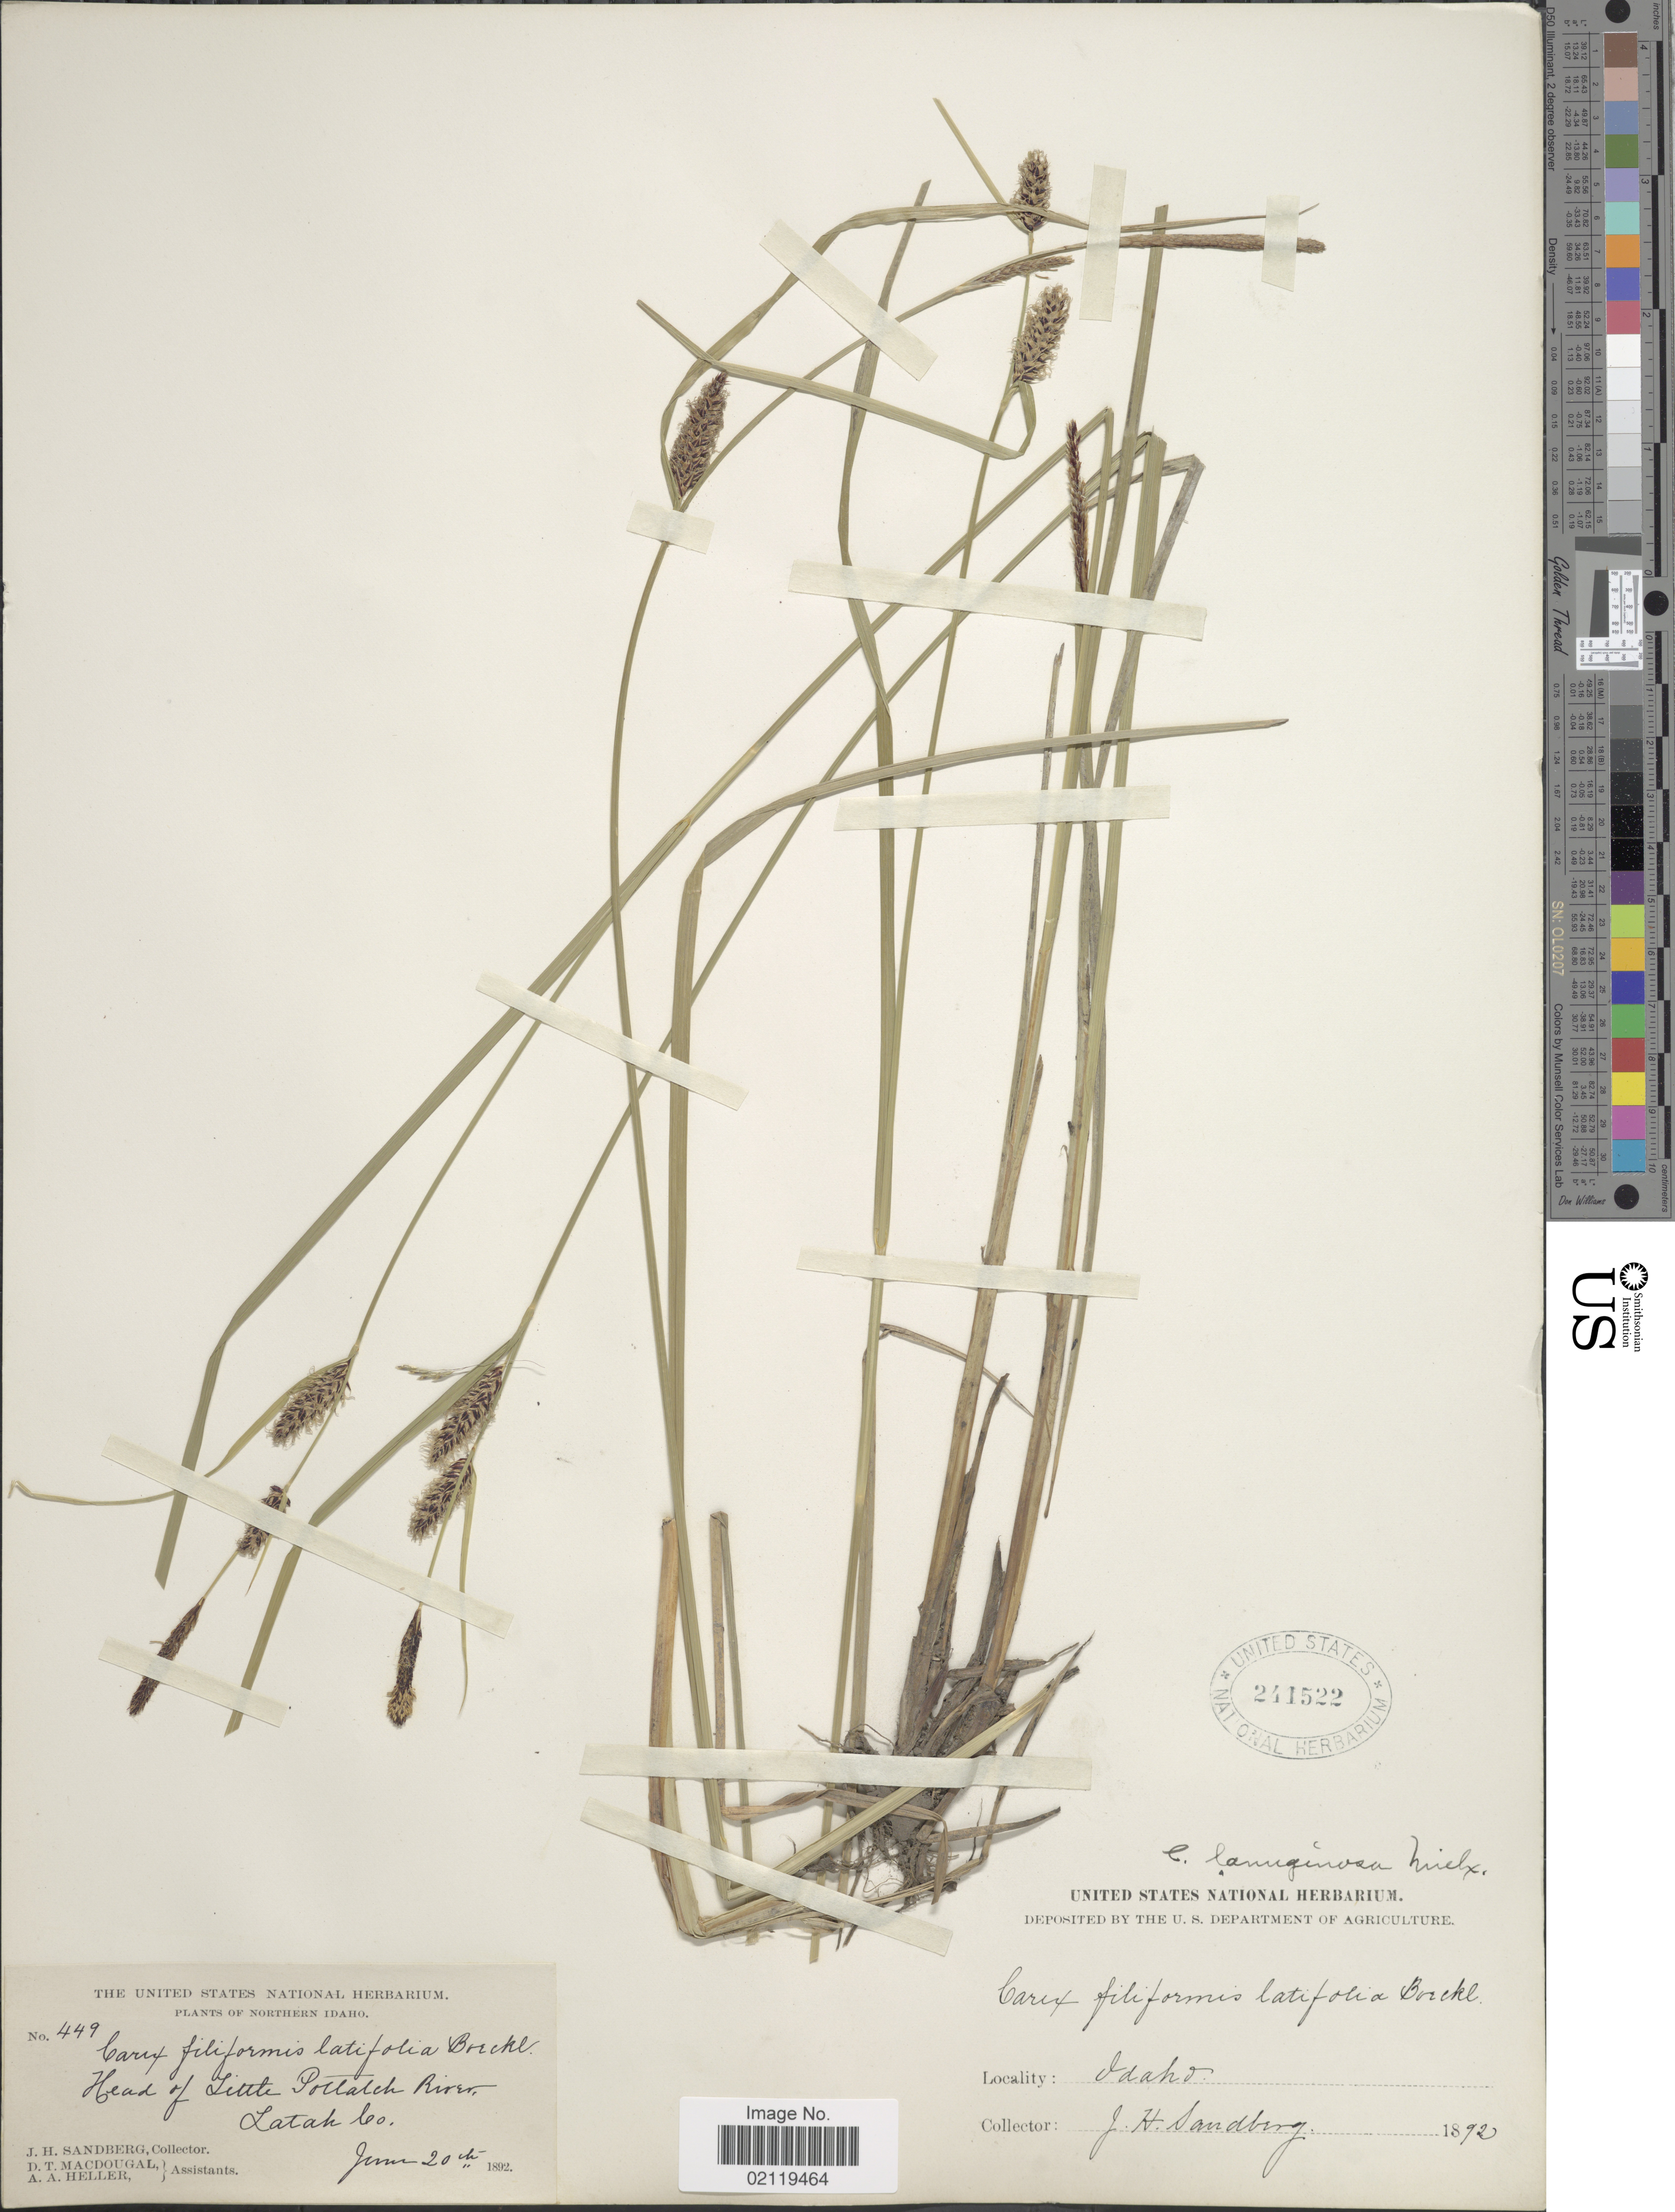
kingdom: Plantae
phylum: Tracheophyta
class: Liliopsida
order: Poales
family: Cyperaceae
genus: Carex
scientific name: Carex pellita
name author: Muhl. ex Willd.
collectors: J. H. Sandberg, D. T. MacDougal & A. A. Heller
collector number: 449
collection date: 1892-06-20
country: United States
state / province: Idaho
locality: Northern Idaho. Head of Little Potlatch River, Latah Co.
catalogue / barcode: US 241522